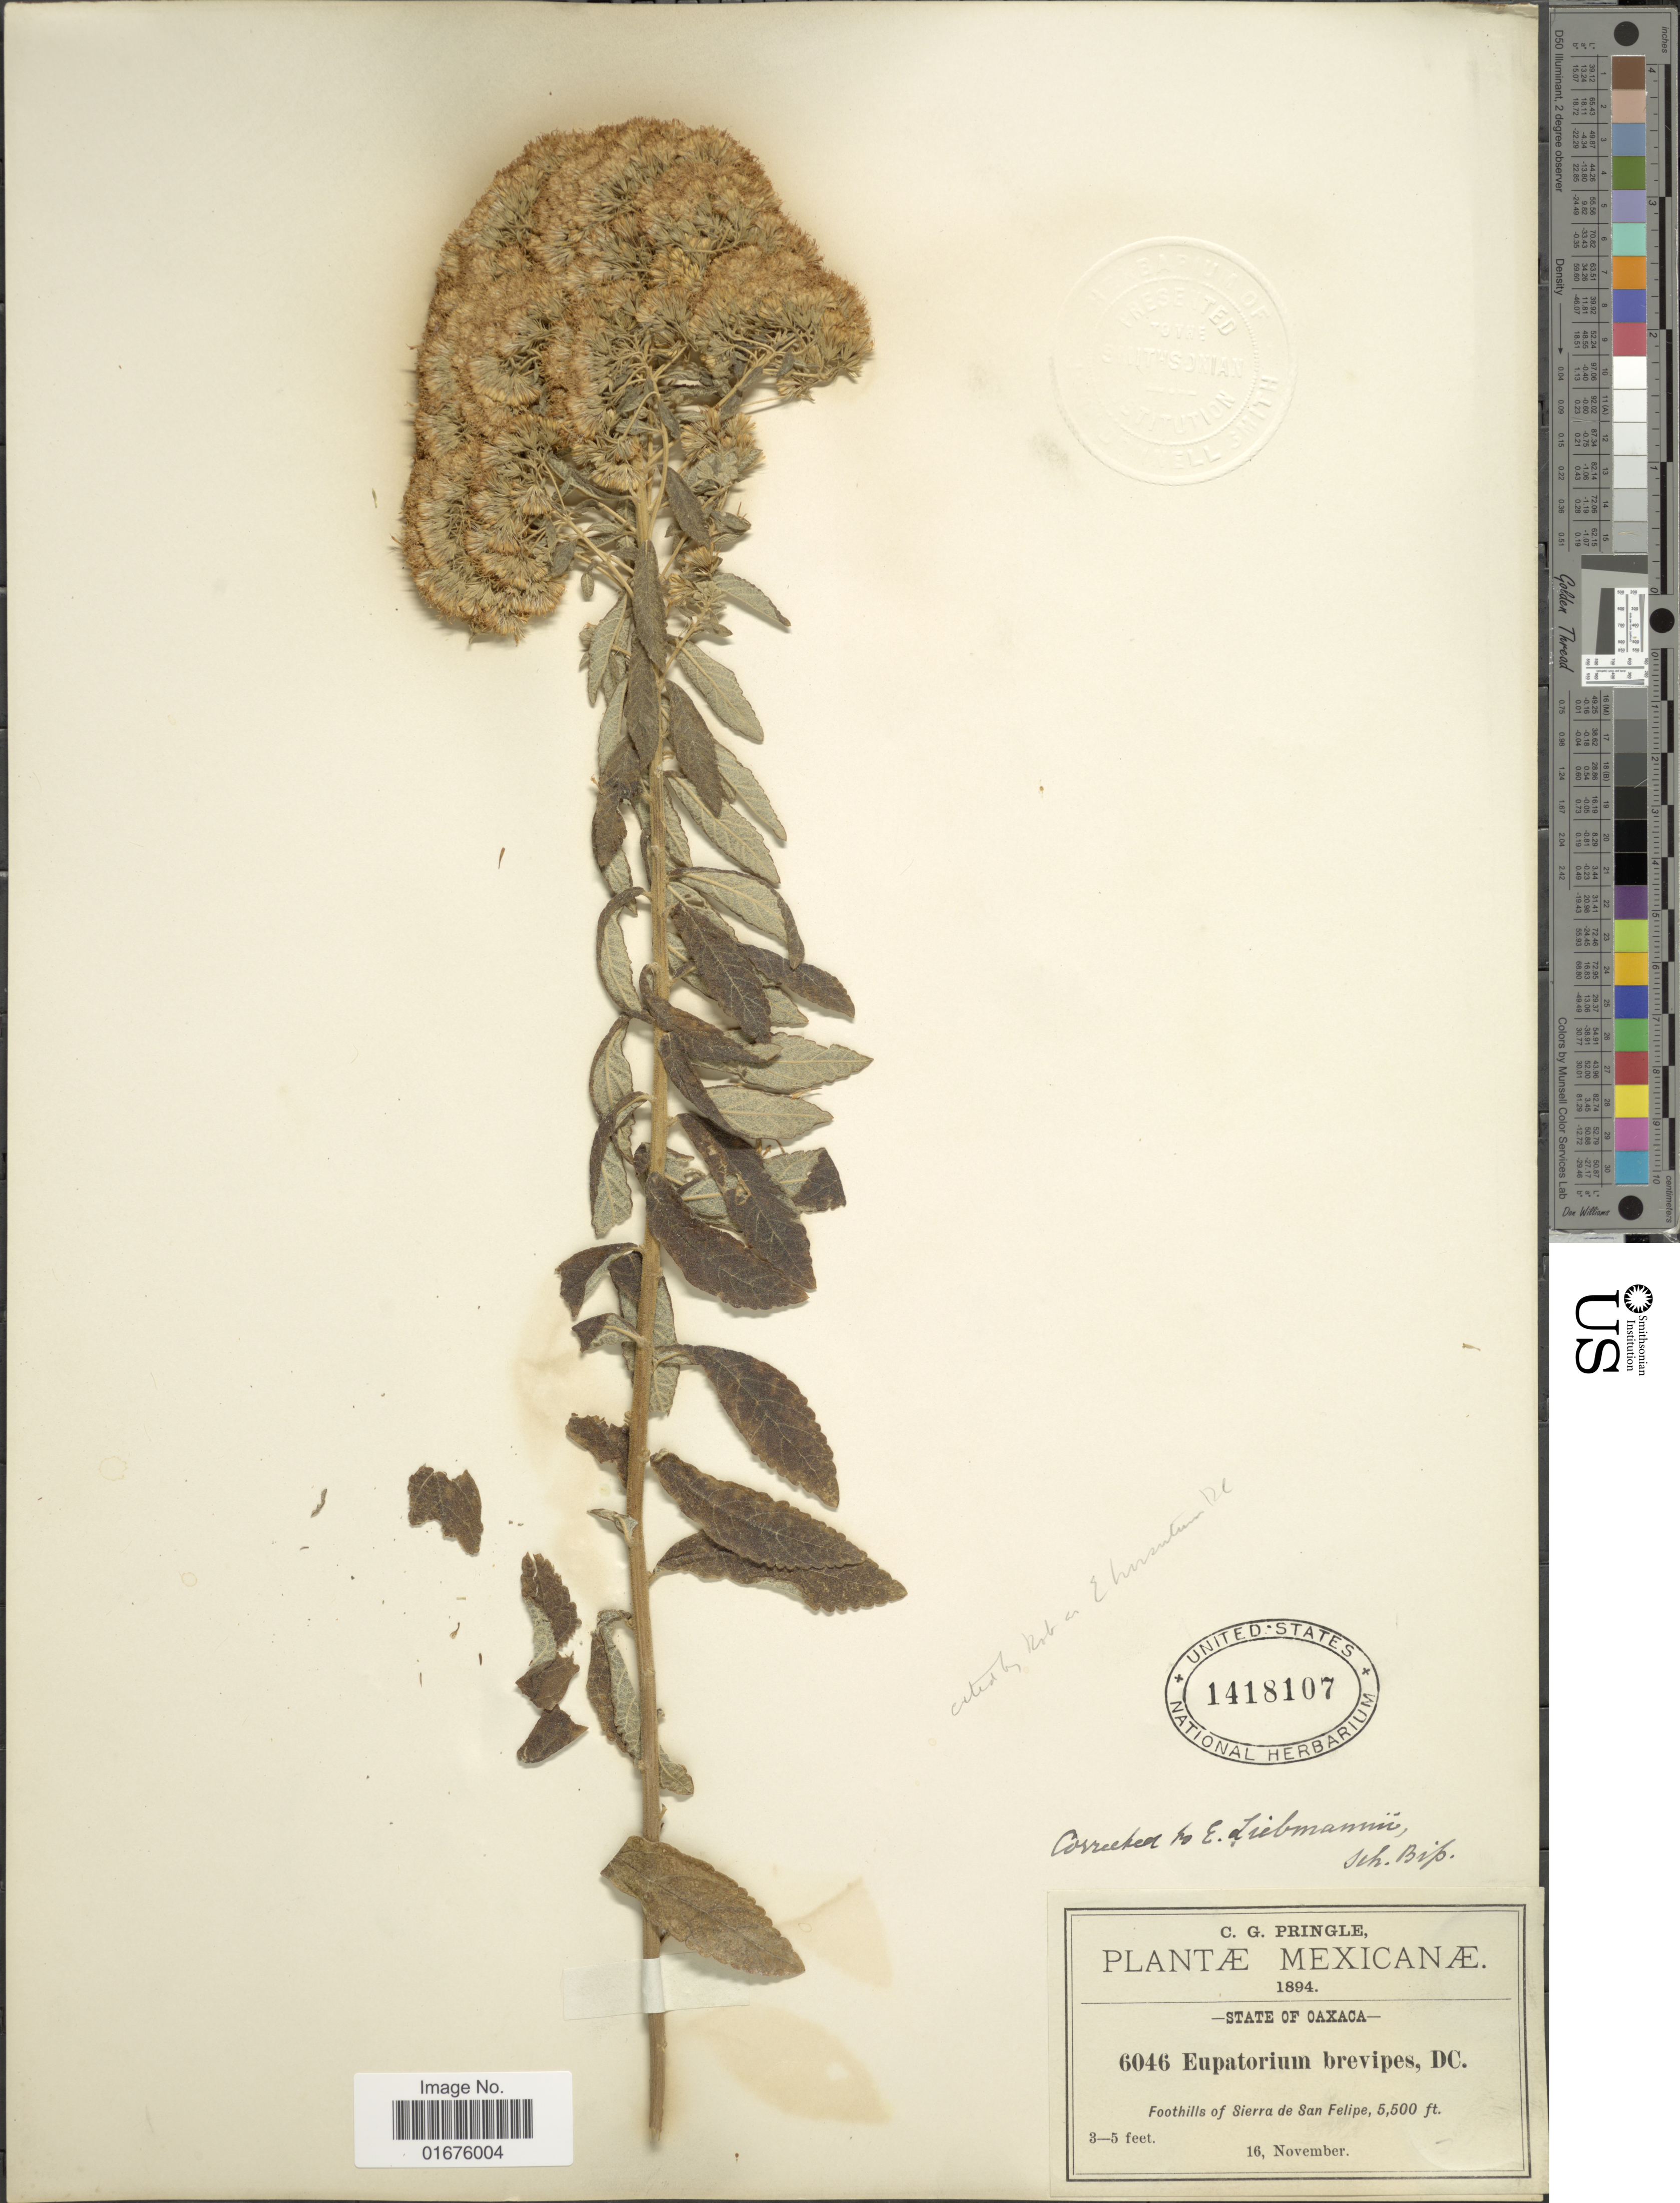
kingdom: Plantae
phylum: Tracheophyta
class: Magnoliopsida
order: Asterales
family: Asteraceae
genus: Ageratina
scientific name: Ageratina liebmannii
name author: (Sch. Bip. ex Klatt) R.M. King & H. Rob.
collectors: C. G. Pringle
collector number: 6046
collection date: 1894-11-16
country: Mexico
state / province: Oaxaca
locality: Foothills of Sierra de San Felipe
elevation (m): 1676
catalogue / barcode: US 1418107